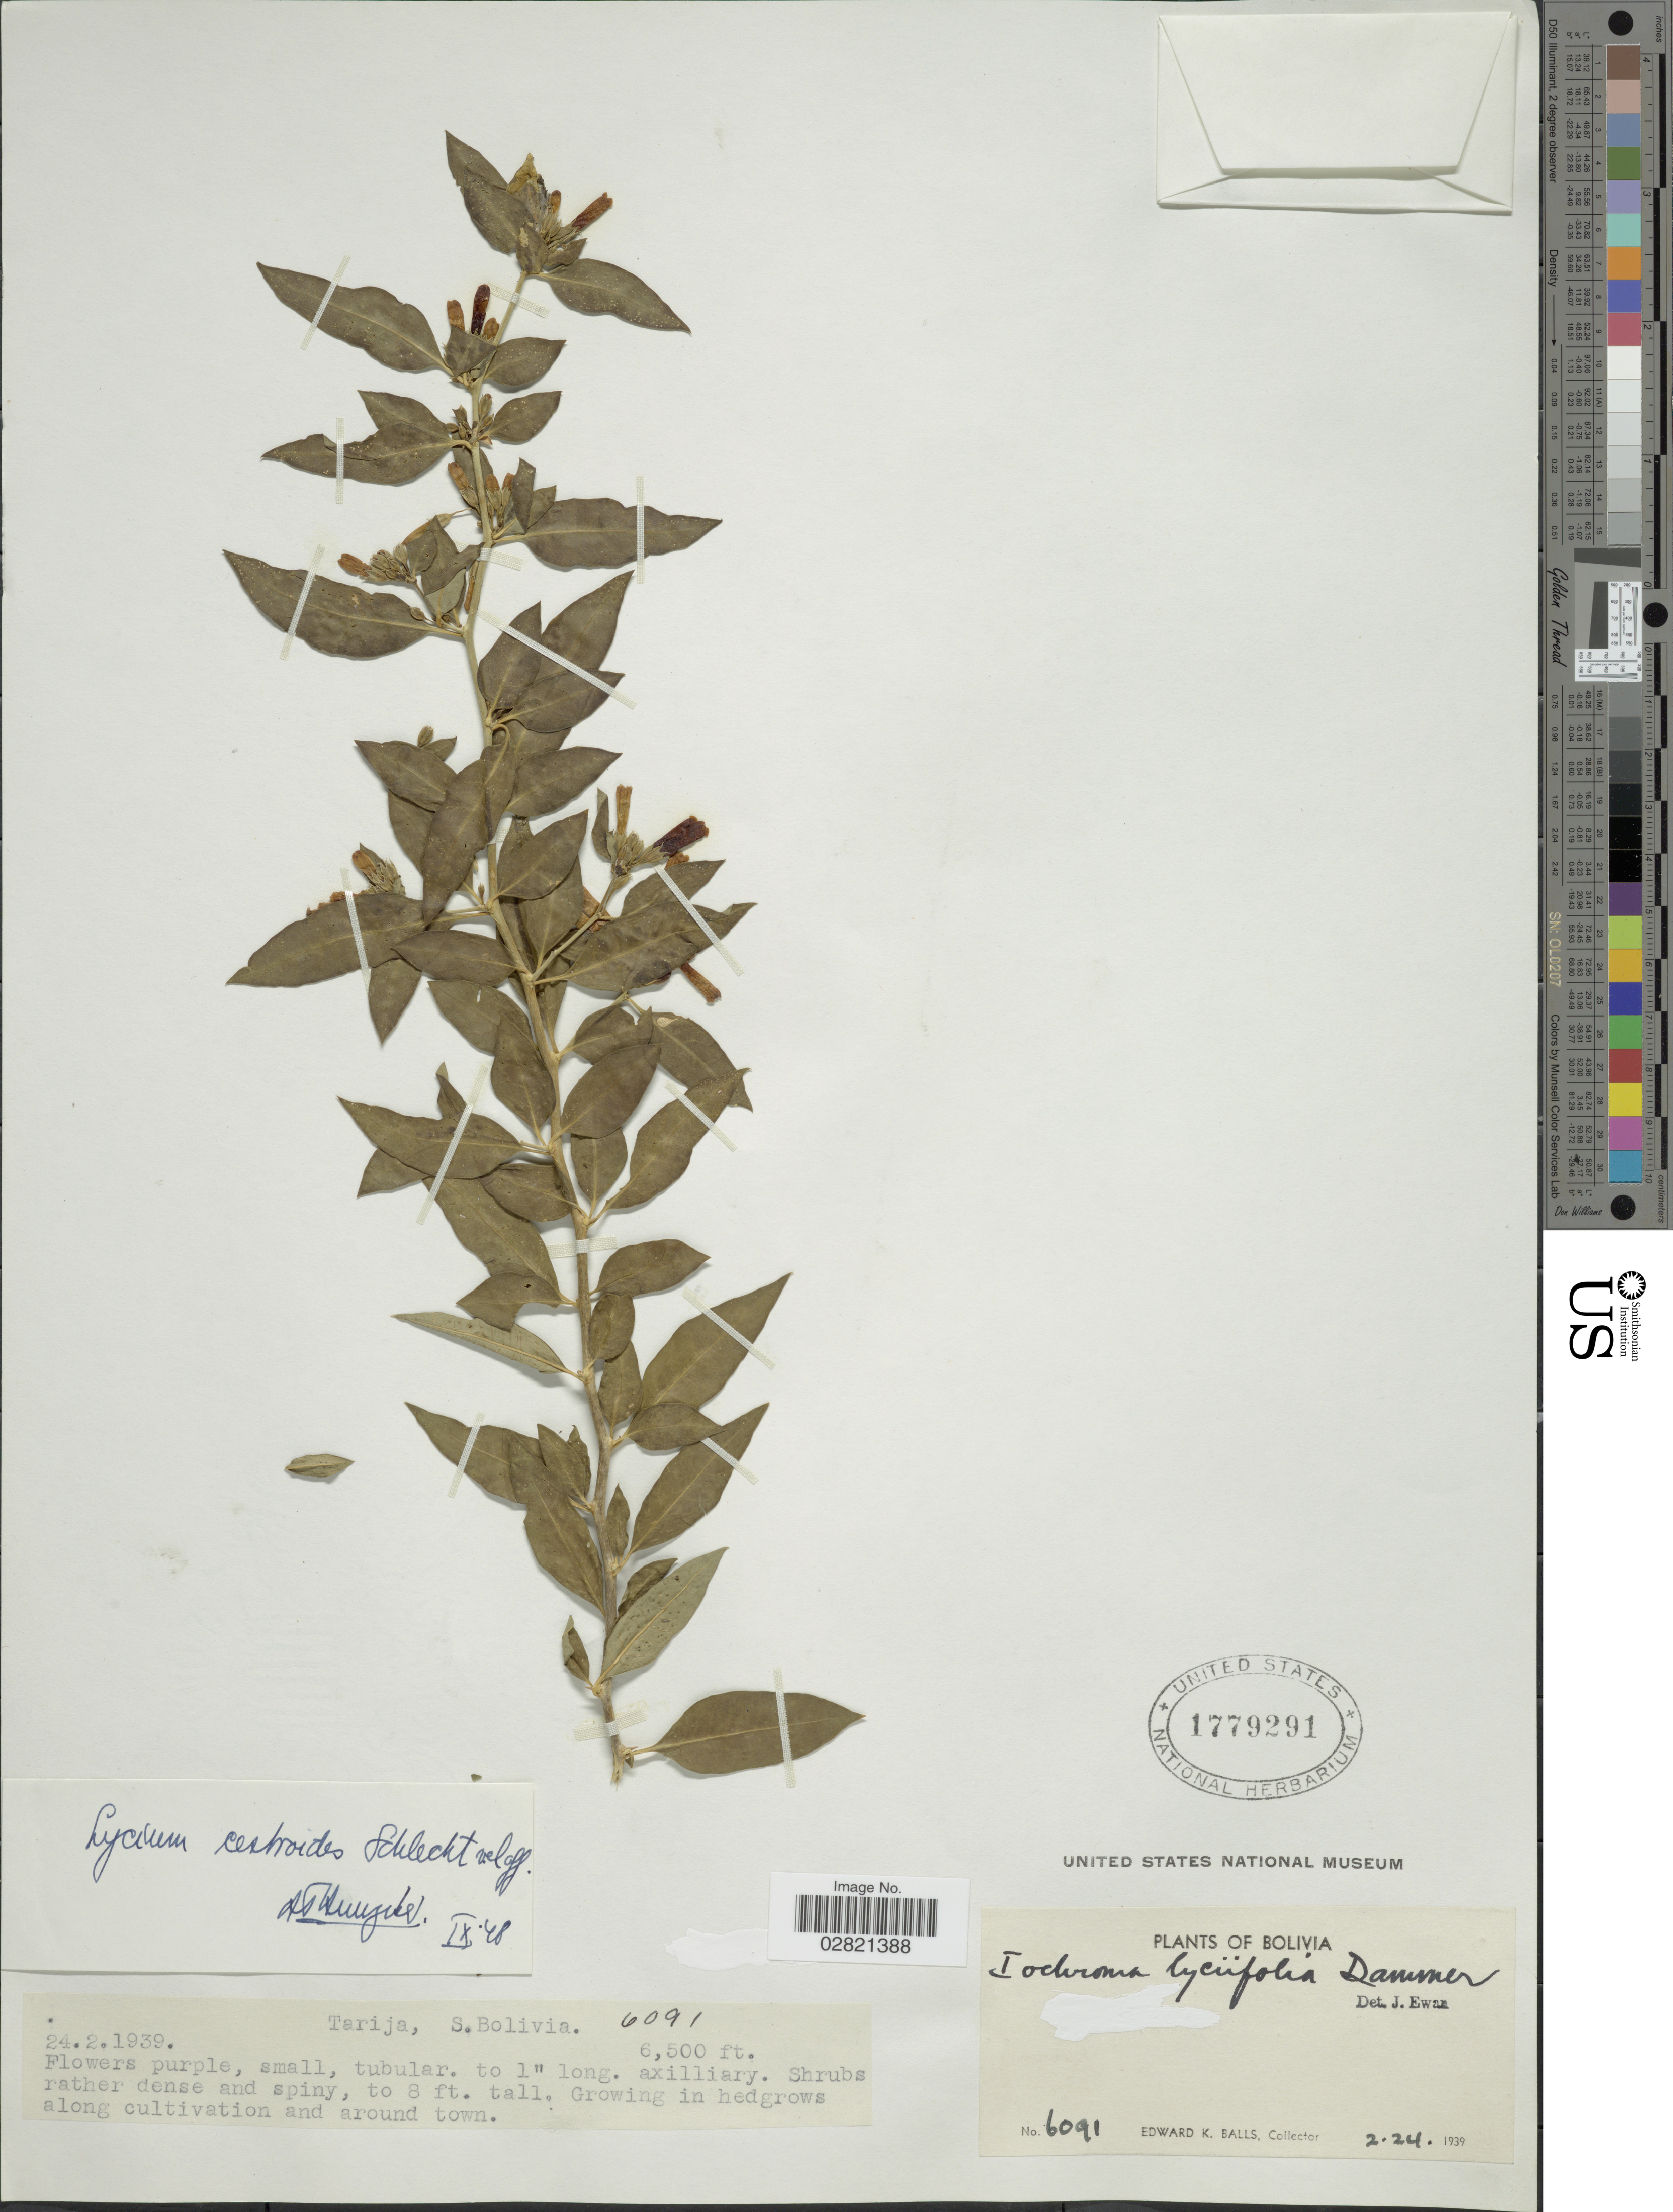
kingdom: Plantae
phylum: Tracheophyta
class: Magnoliopsida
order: Solanales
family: Solanaceae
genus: Lycium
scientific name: Lycium cestroides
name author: Schltdl.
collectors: E. K. Balls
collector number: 6091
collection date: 1939-02-24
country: Bolivia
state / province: Tarija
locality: Tarija, S. Bolivia.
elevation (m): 1981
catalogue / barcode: US 1779291